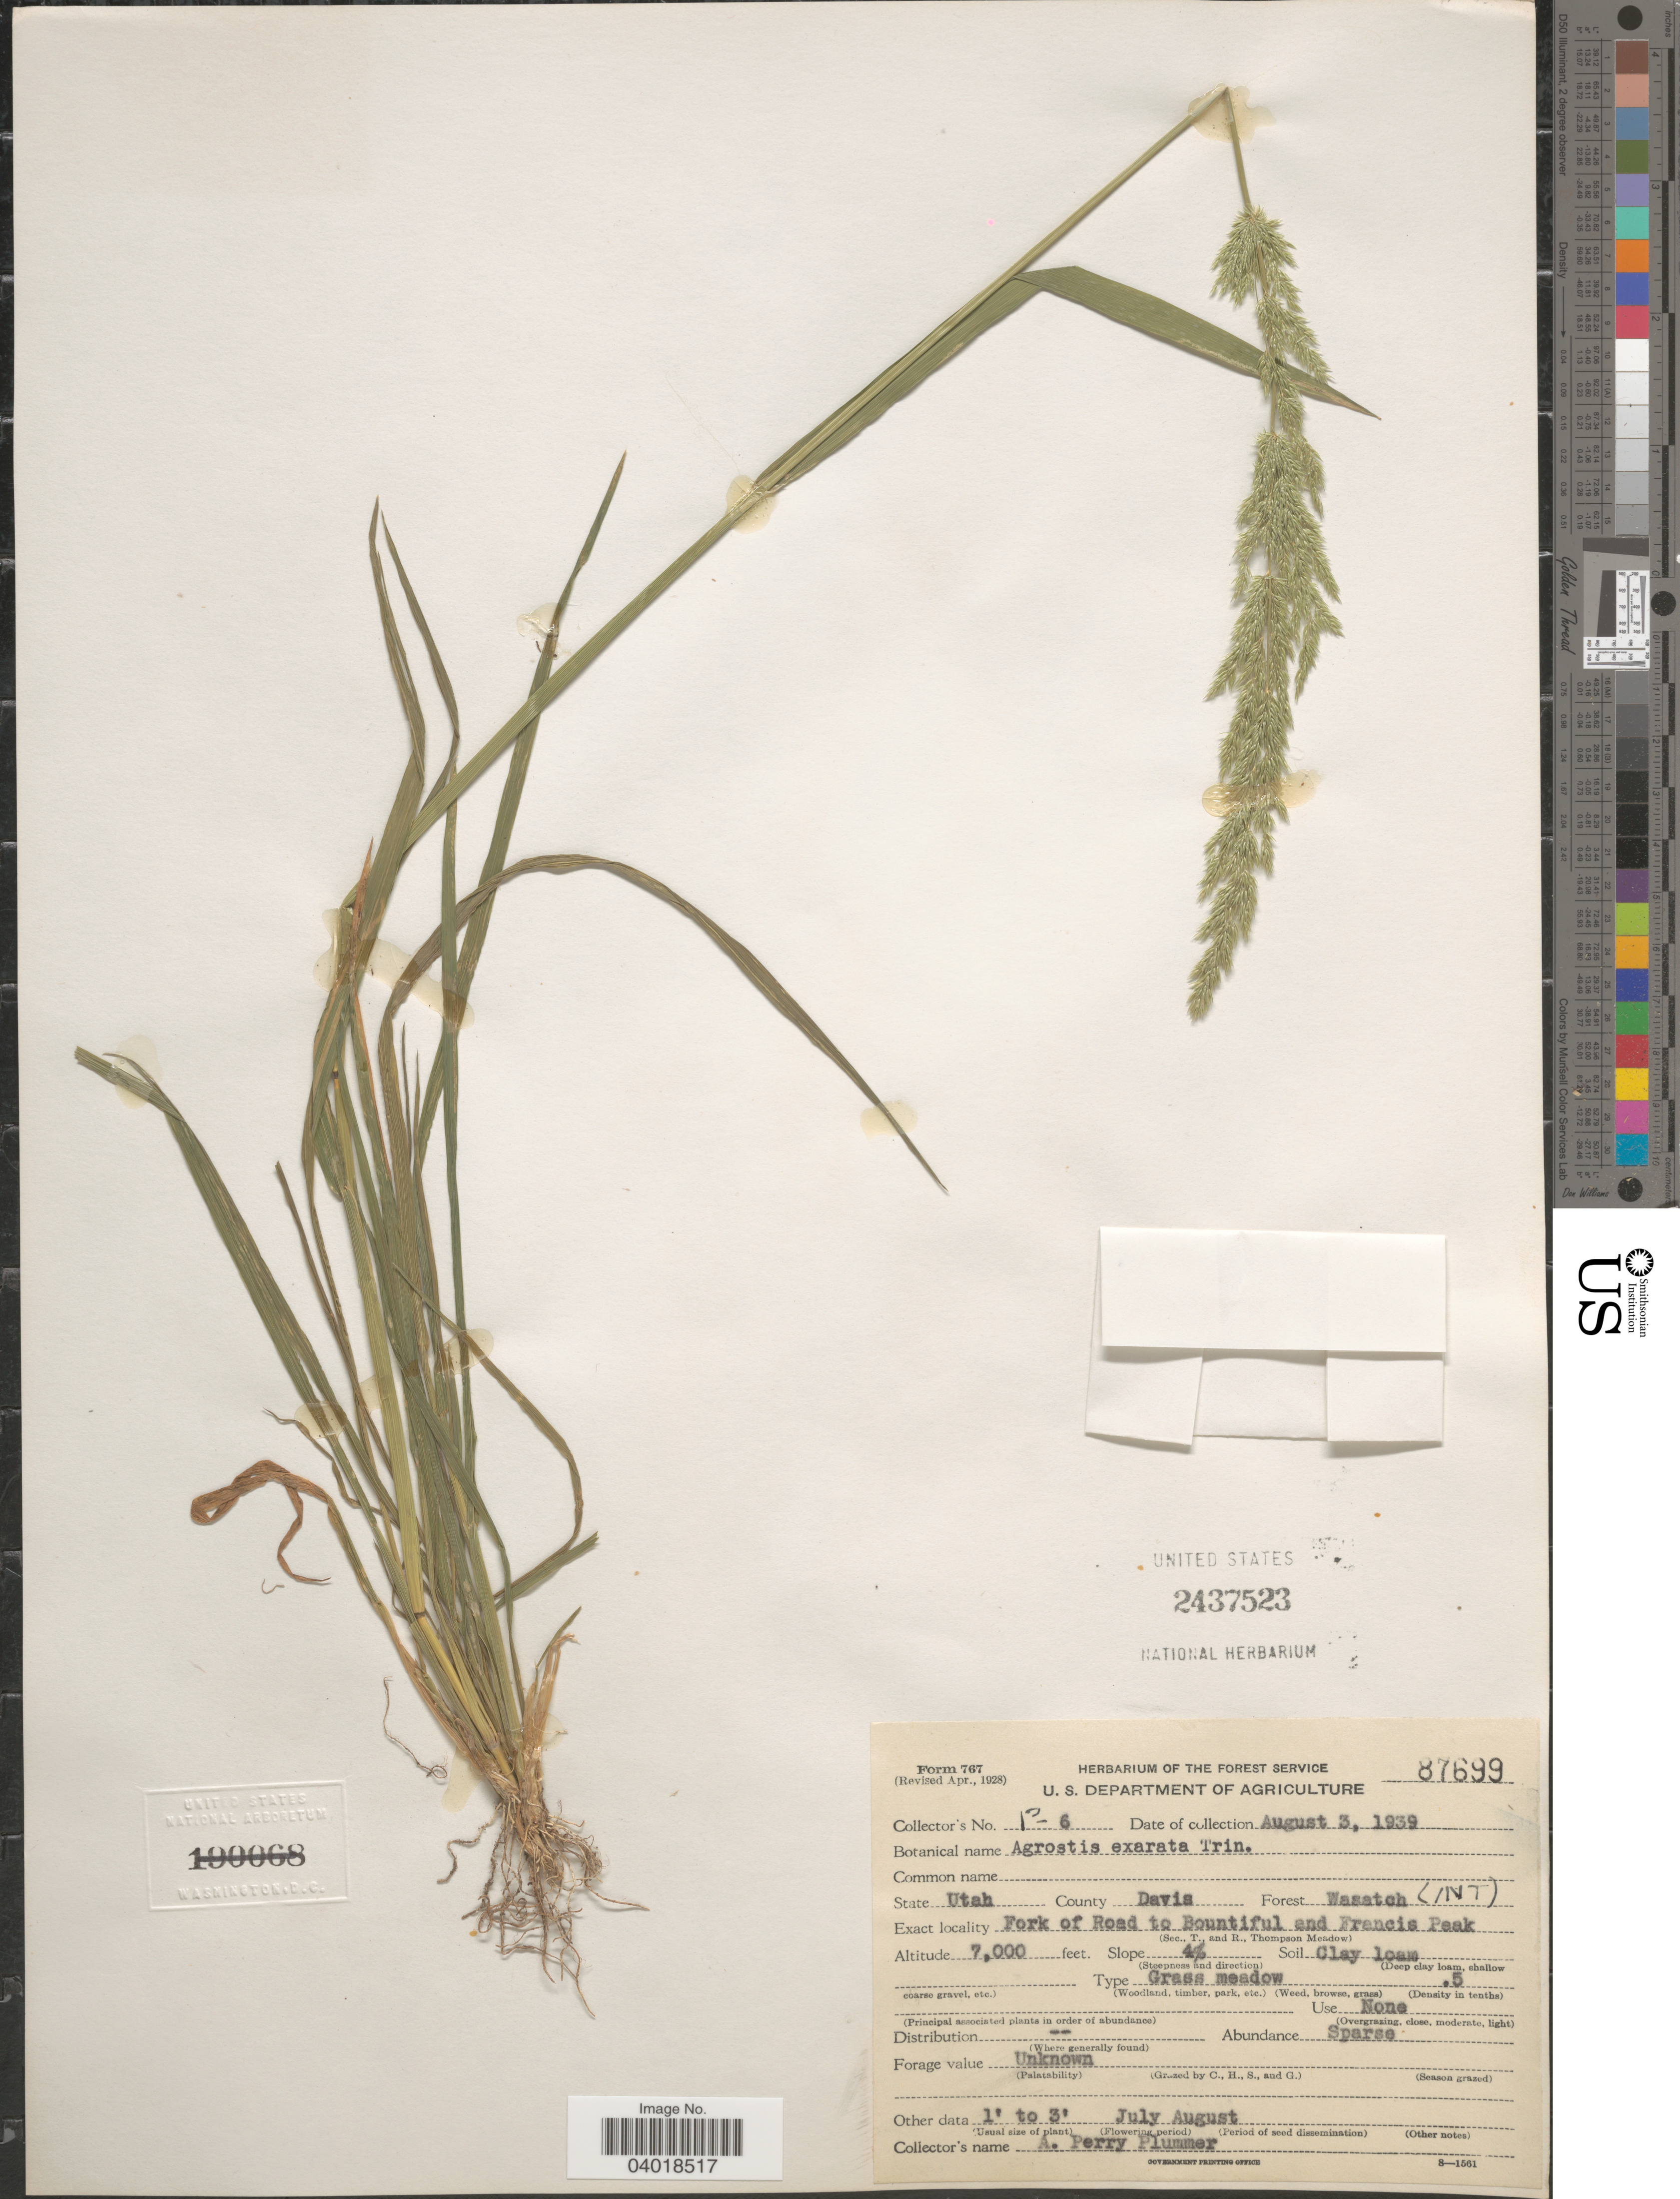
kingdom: Plantae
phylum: Tracheophyta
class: Liliopsida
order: Poales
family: Poaceae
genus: Agrostis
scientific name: Agrostis exarata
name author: Trin.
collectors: A. Plummer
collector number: P - 6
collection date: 1939-08-03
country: United States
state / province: Utah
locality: County Davis. Forest Wasatch (INT). Fork of Road to Bountiful and Francis Peak.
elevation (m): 2134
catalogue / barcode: US 2437523